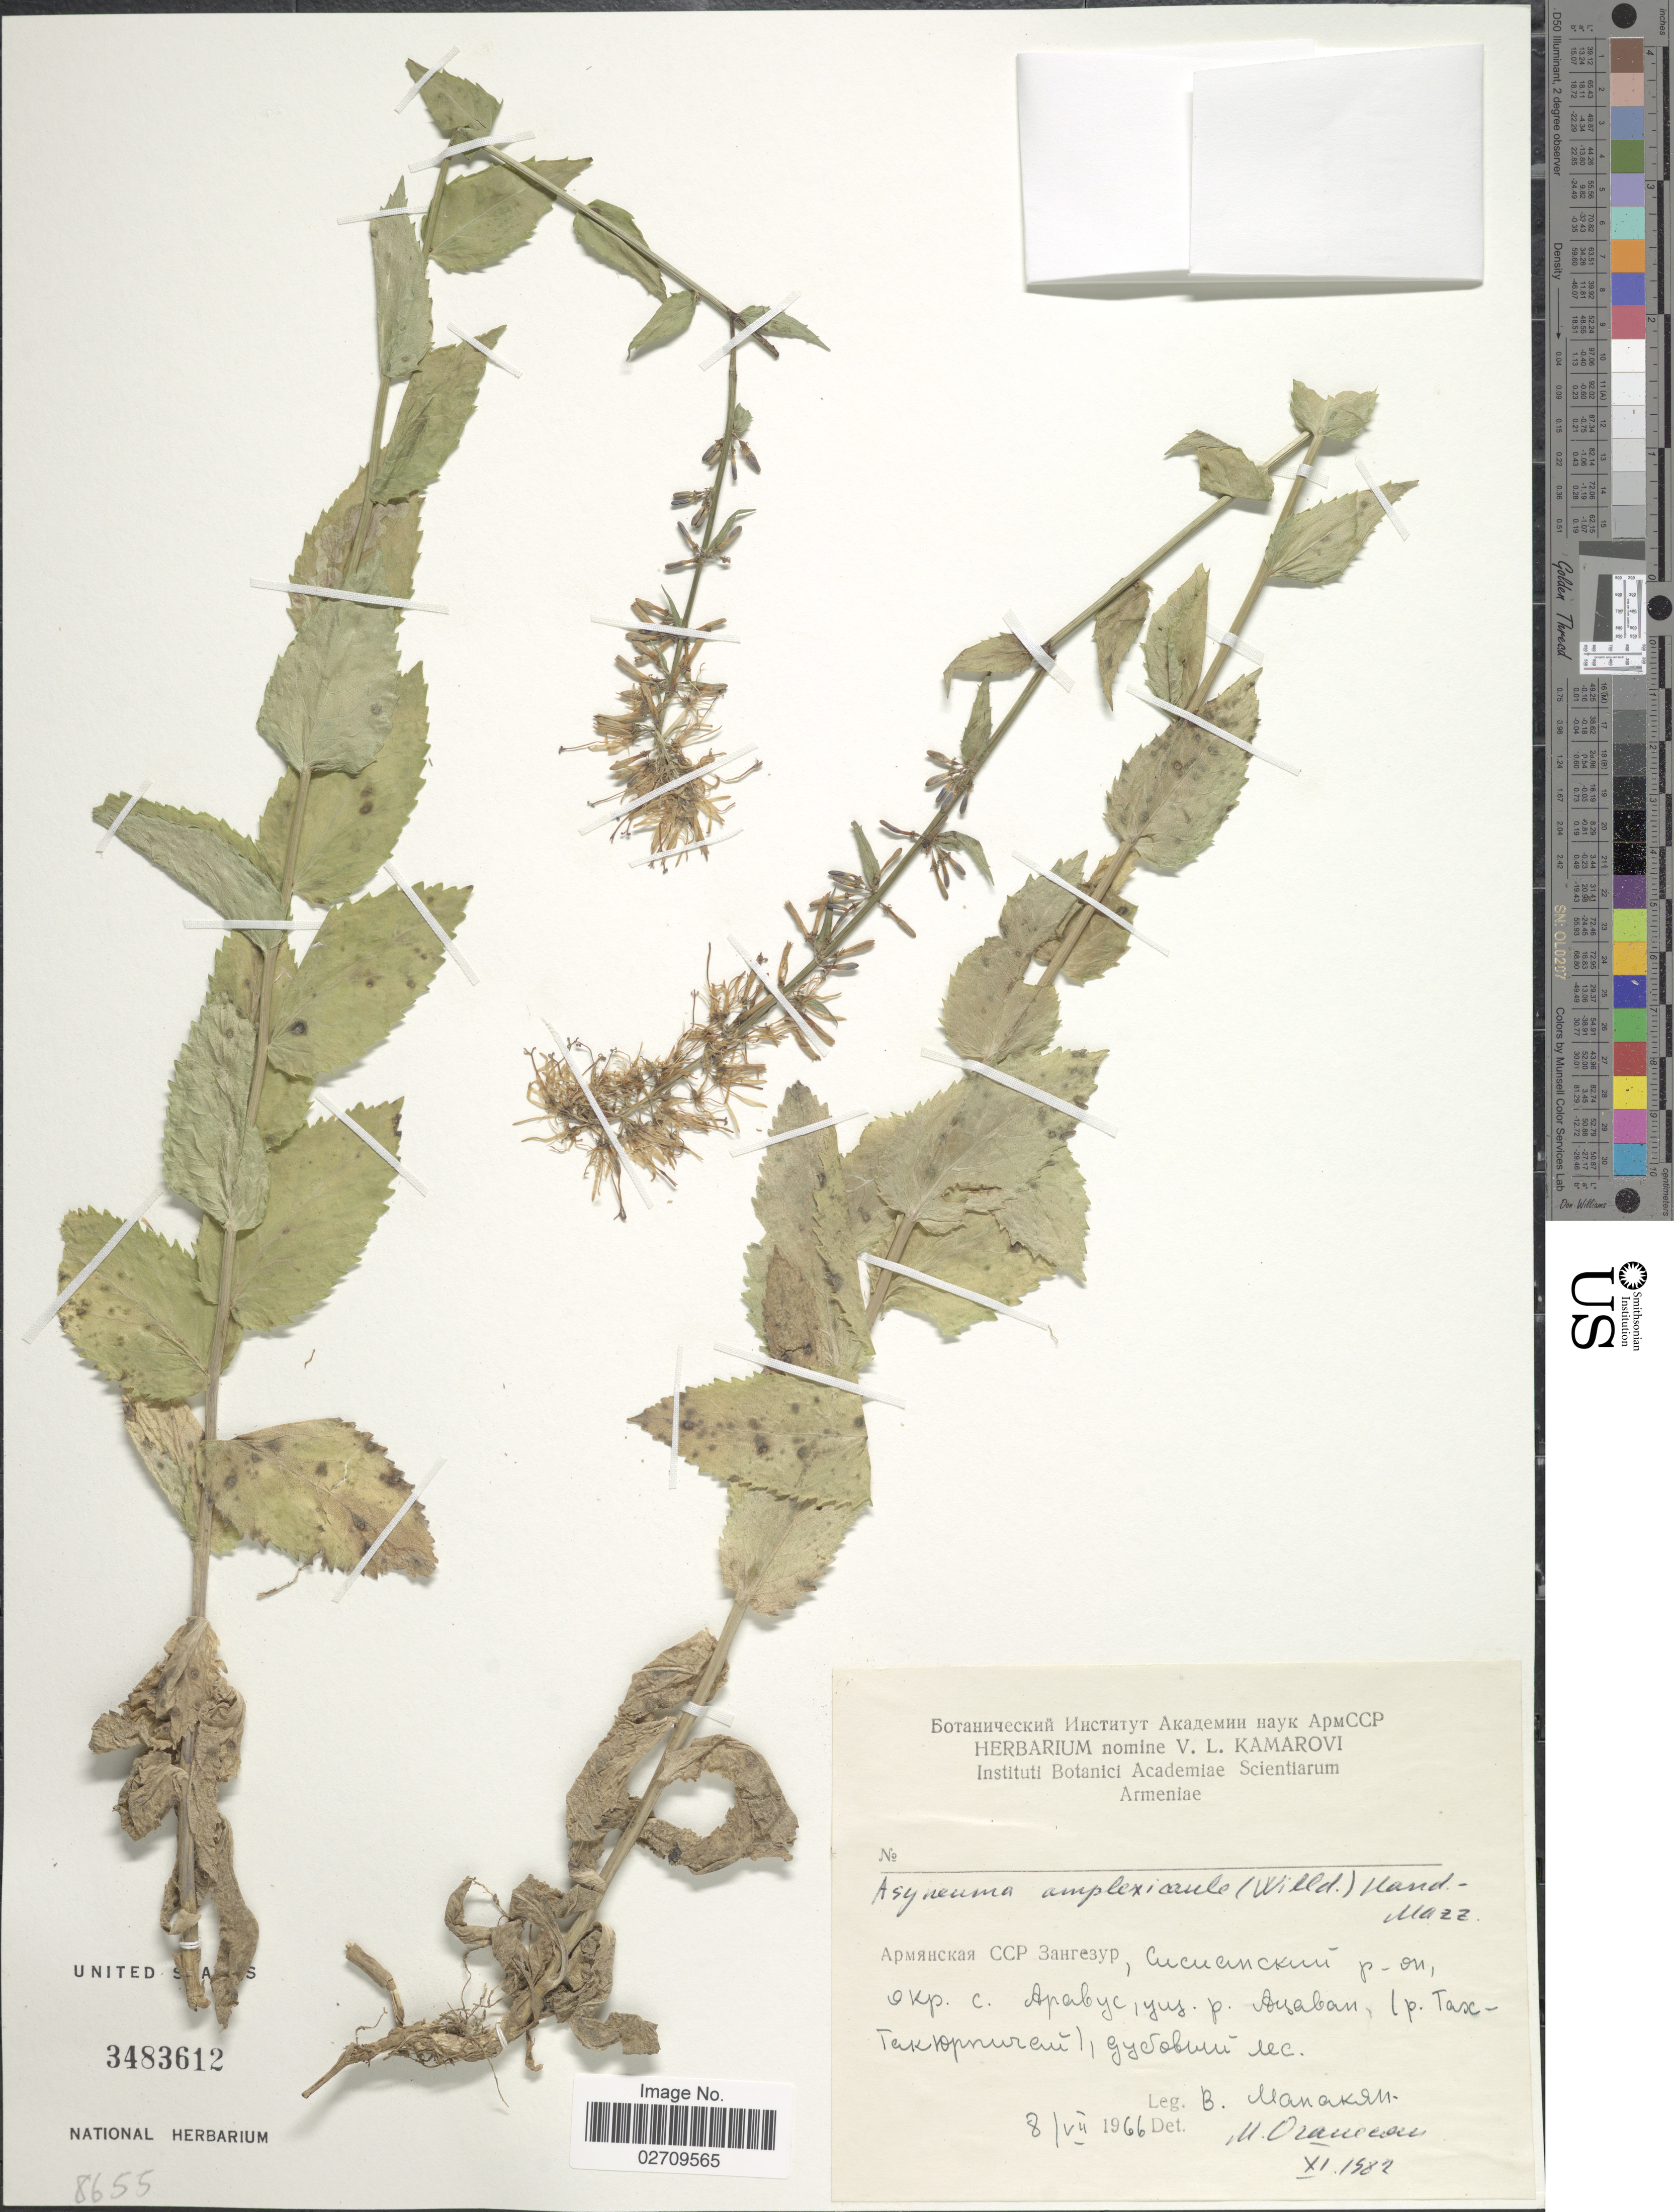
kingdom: Plantae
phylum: Tracheophyta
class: Magnoliopsida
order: Asterales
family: Campanulaceae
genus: Asyneuma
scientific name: Asyneuma amplexicaule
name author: (Willd.) Hand.-Mazz.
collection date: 1966-07-08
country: Armenia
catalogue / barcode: US 3483612